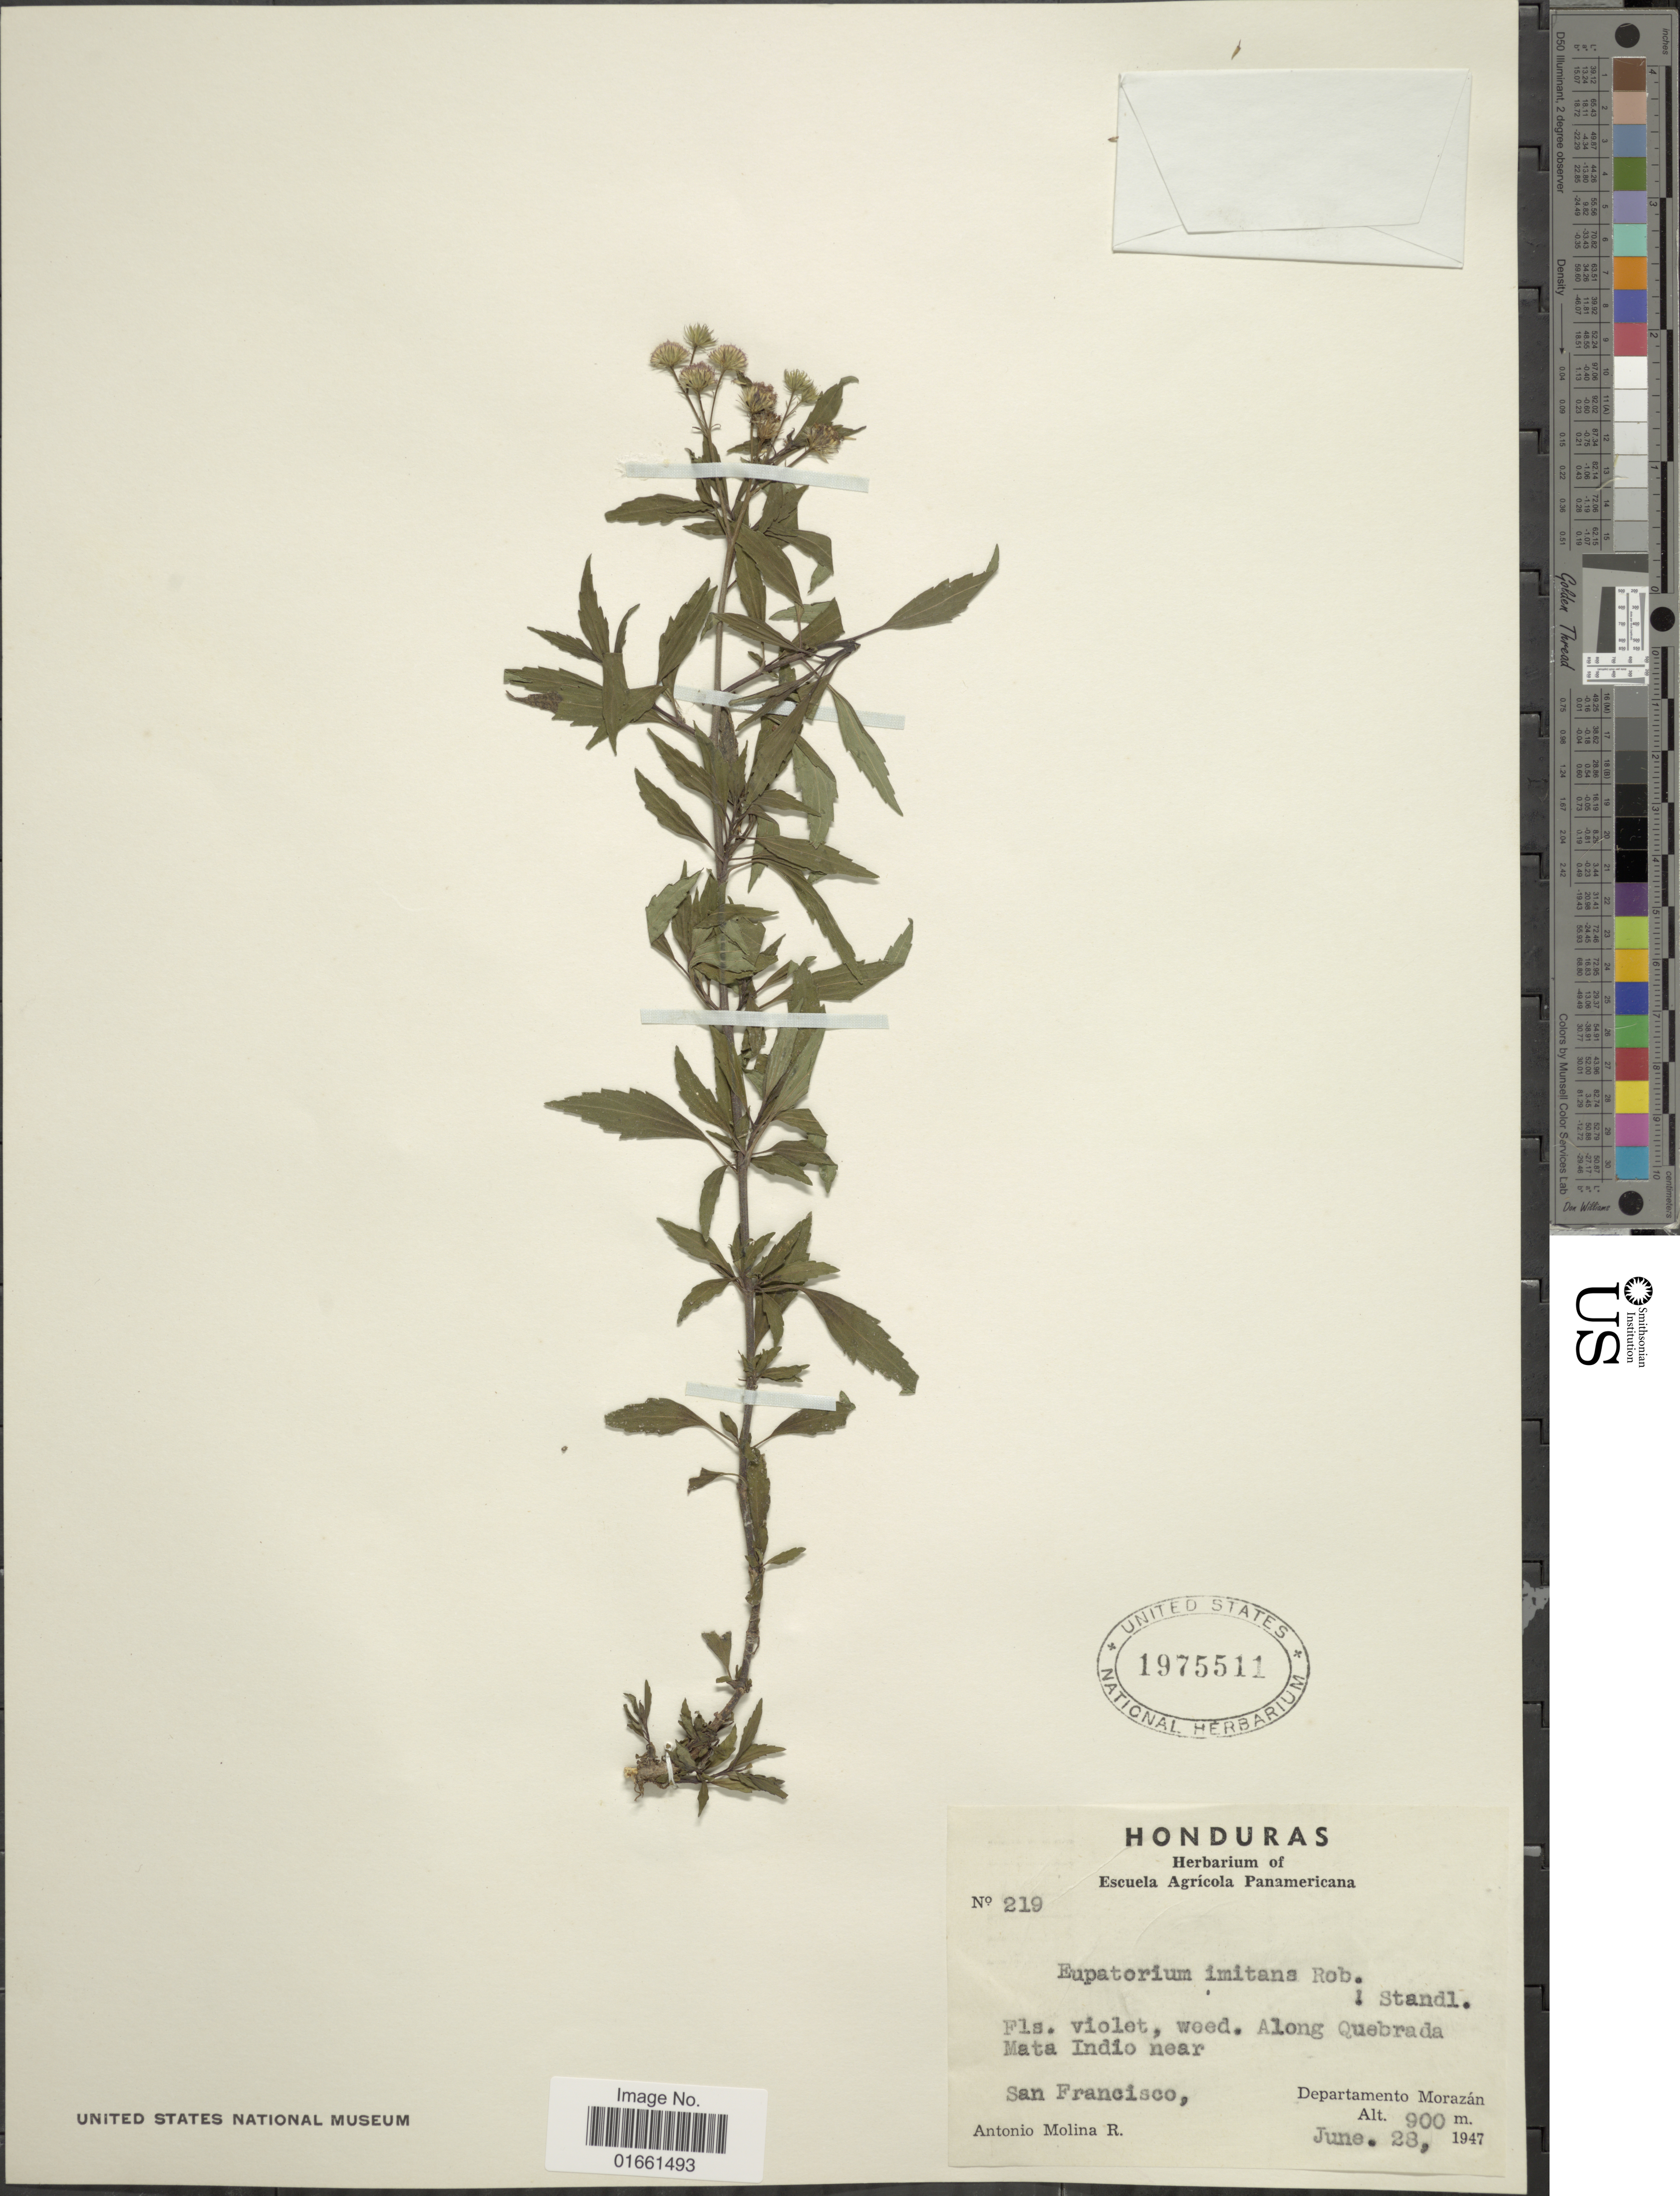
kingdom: Plantae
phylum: Tracheophyta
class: Magnoliopsida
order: Asterales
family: Asteraceae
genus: Fleischmannia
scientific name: Fleischmannia imitans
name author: (B.L. Rob.) R.M. King & H. Rob.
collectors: A. Molina R.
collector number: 219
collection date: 1947-06-28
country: Honduras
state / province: Fco. Morazán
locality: Along Quebrada Mata Indio near San Francisco, Departemento Morazan.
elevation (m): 900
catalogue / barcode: US 1975511